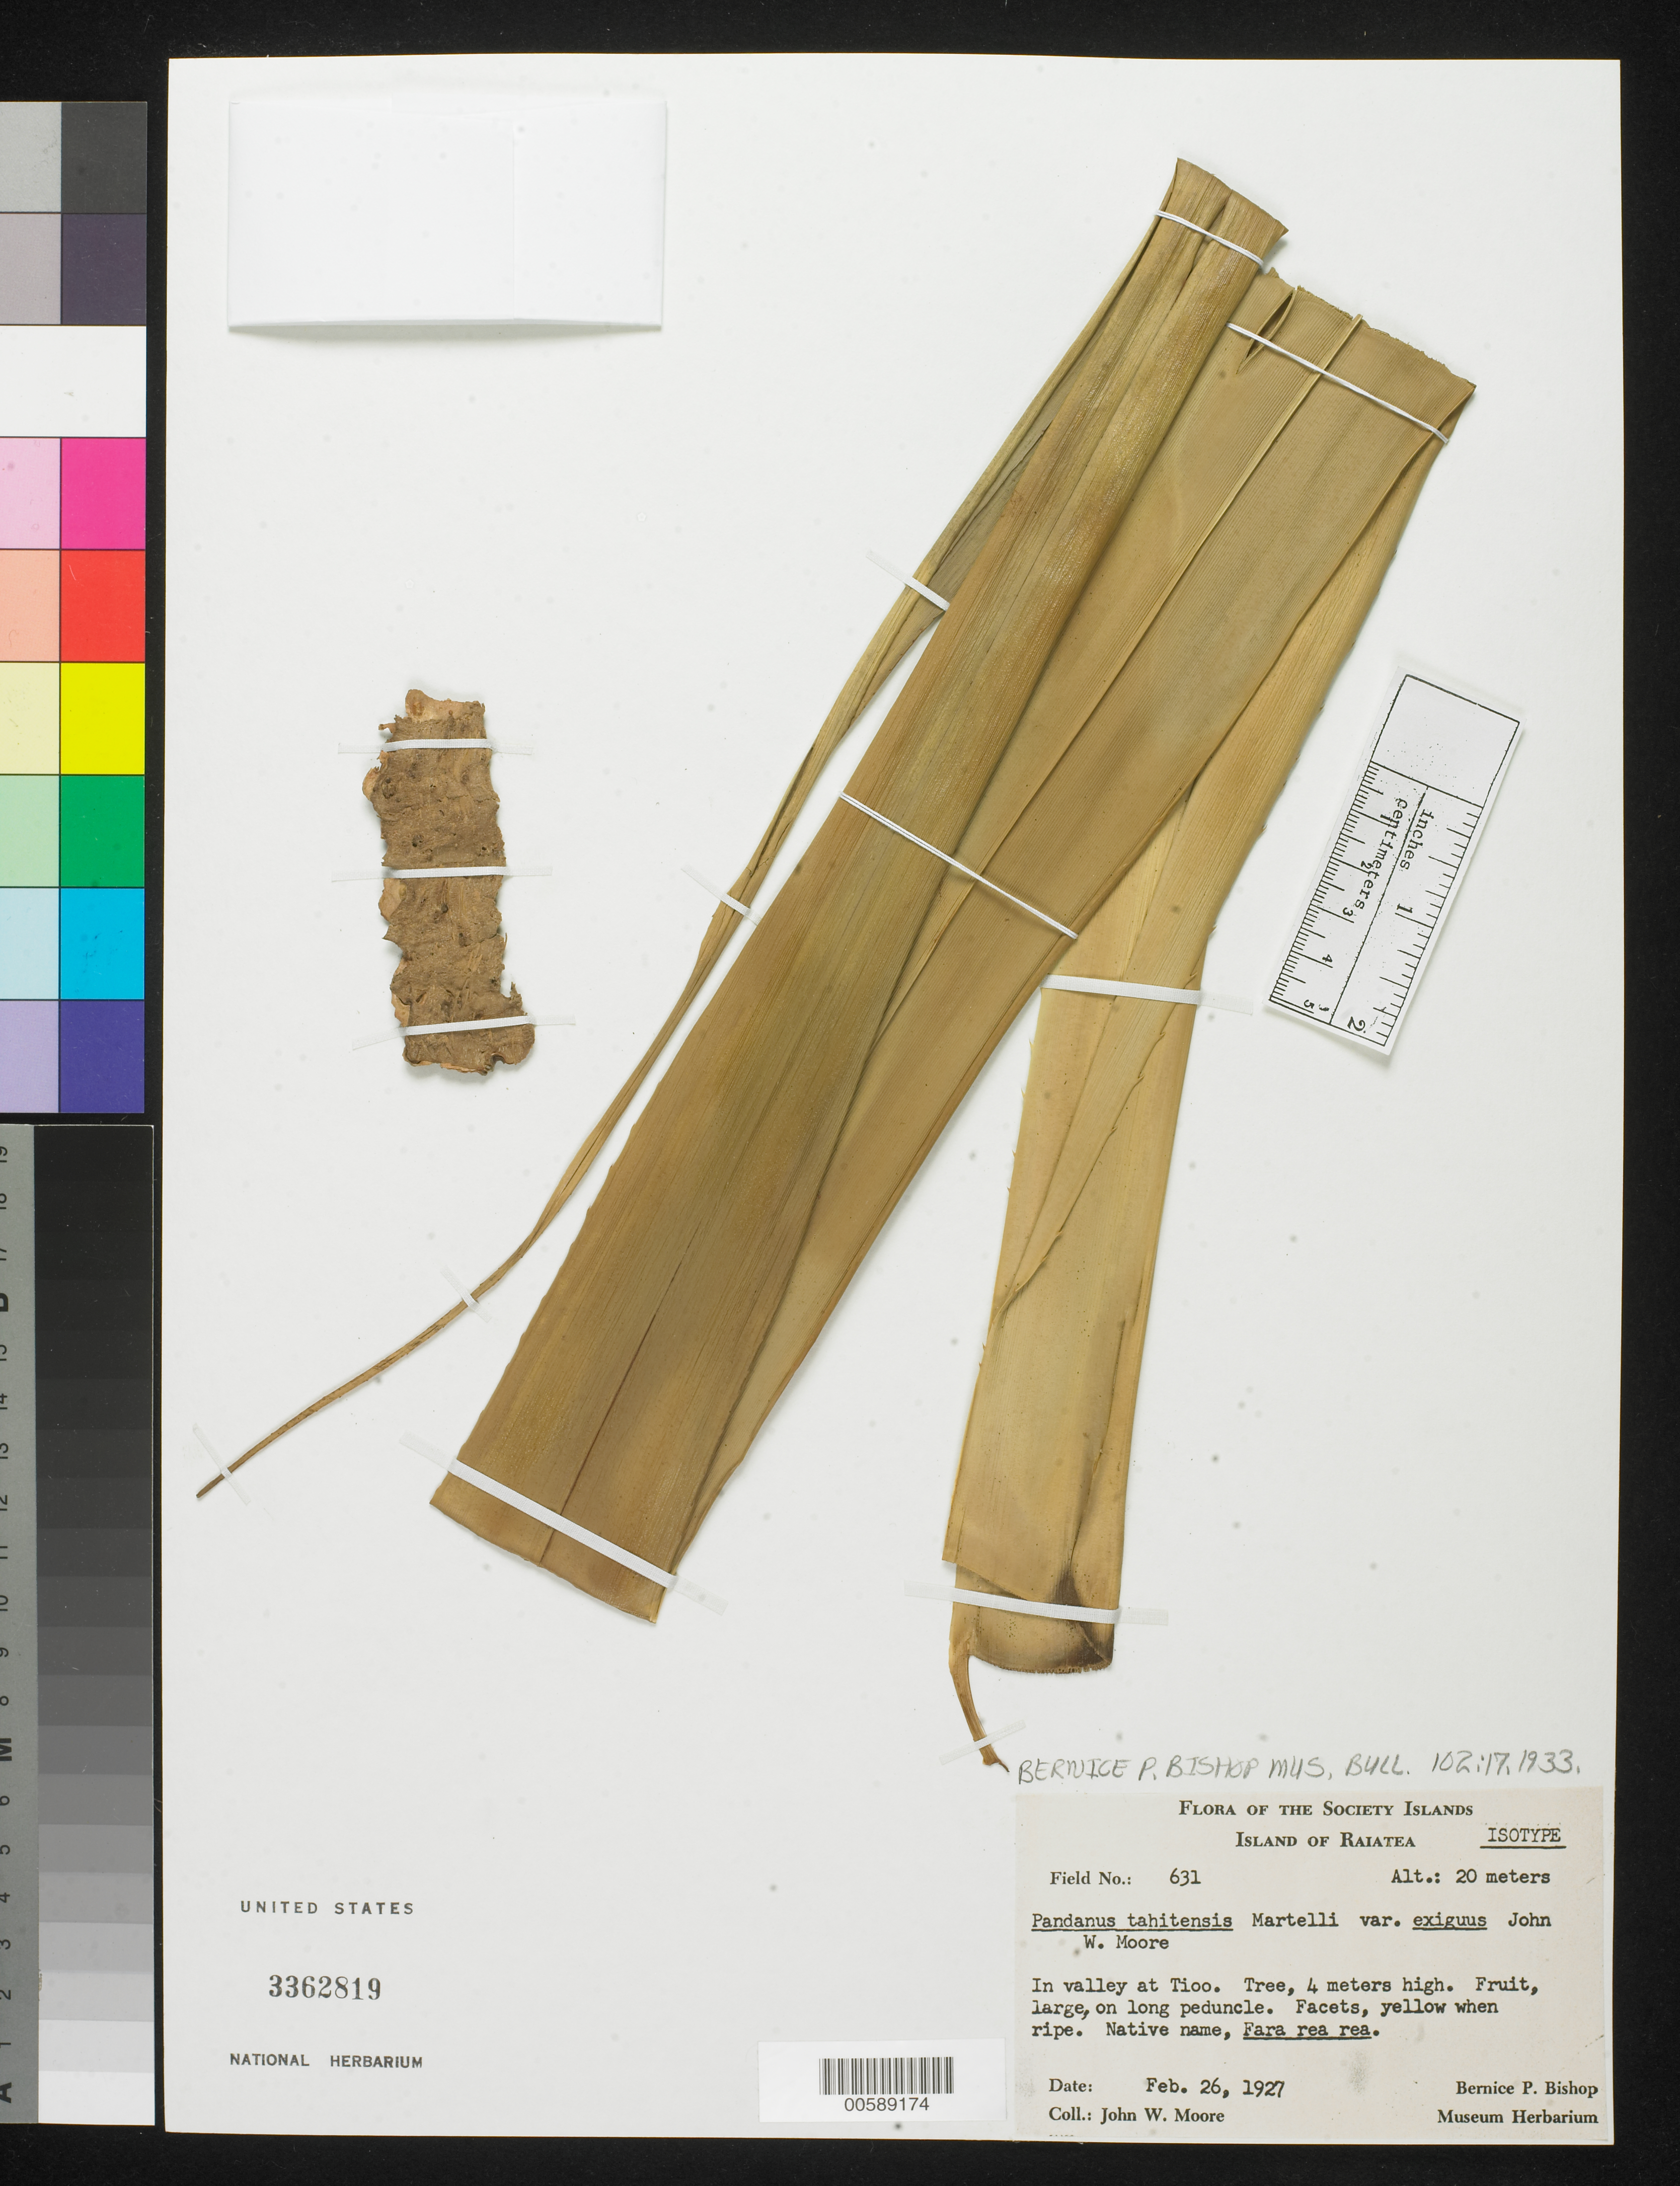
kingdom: Plantae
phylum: Tracheophyta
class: Liliopsida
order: Pandanales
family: Pandanaceae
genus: Pandanus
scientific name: Pandanus tahitensis var. exiguus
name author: J.W. Moore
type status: Isotype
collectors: J. W. Moore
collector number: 631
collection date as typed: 26 Feb 1927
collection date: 1927-02-26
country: French Polynesia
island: Raiatea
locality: Valley of Tioo. [Society Is.]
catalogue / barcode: US 3362819